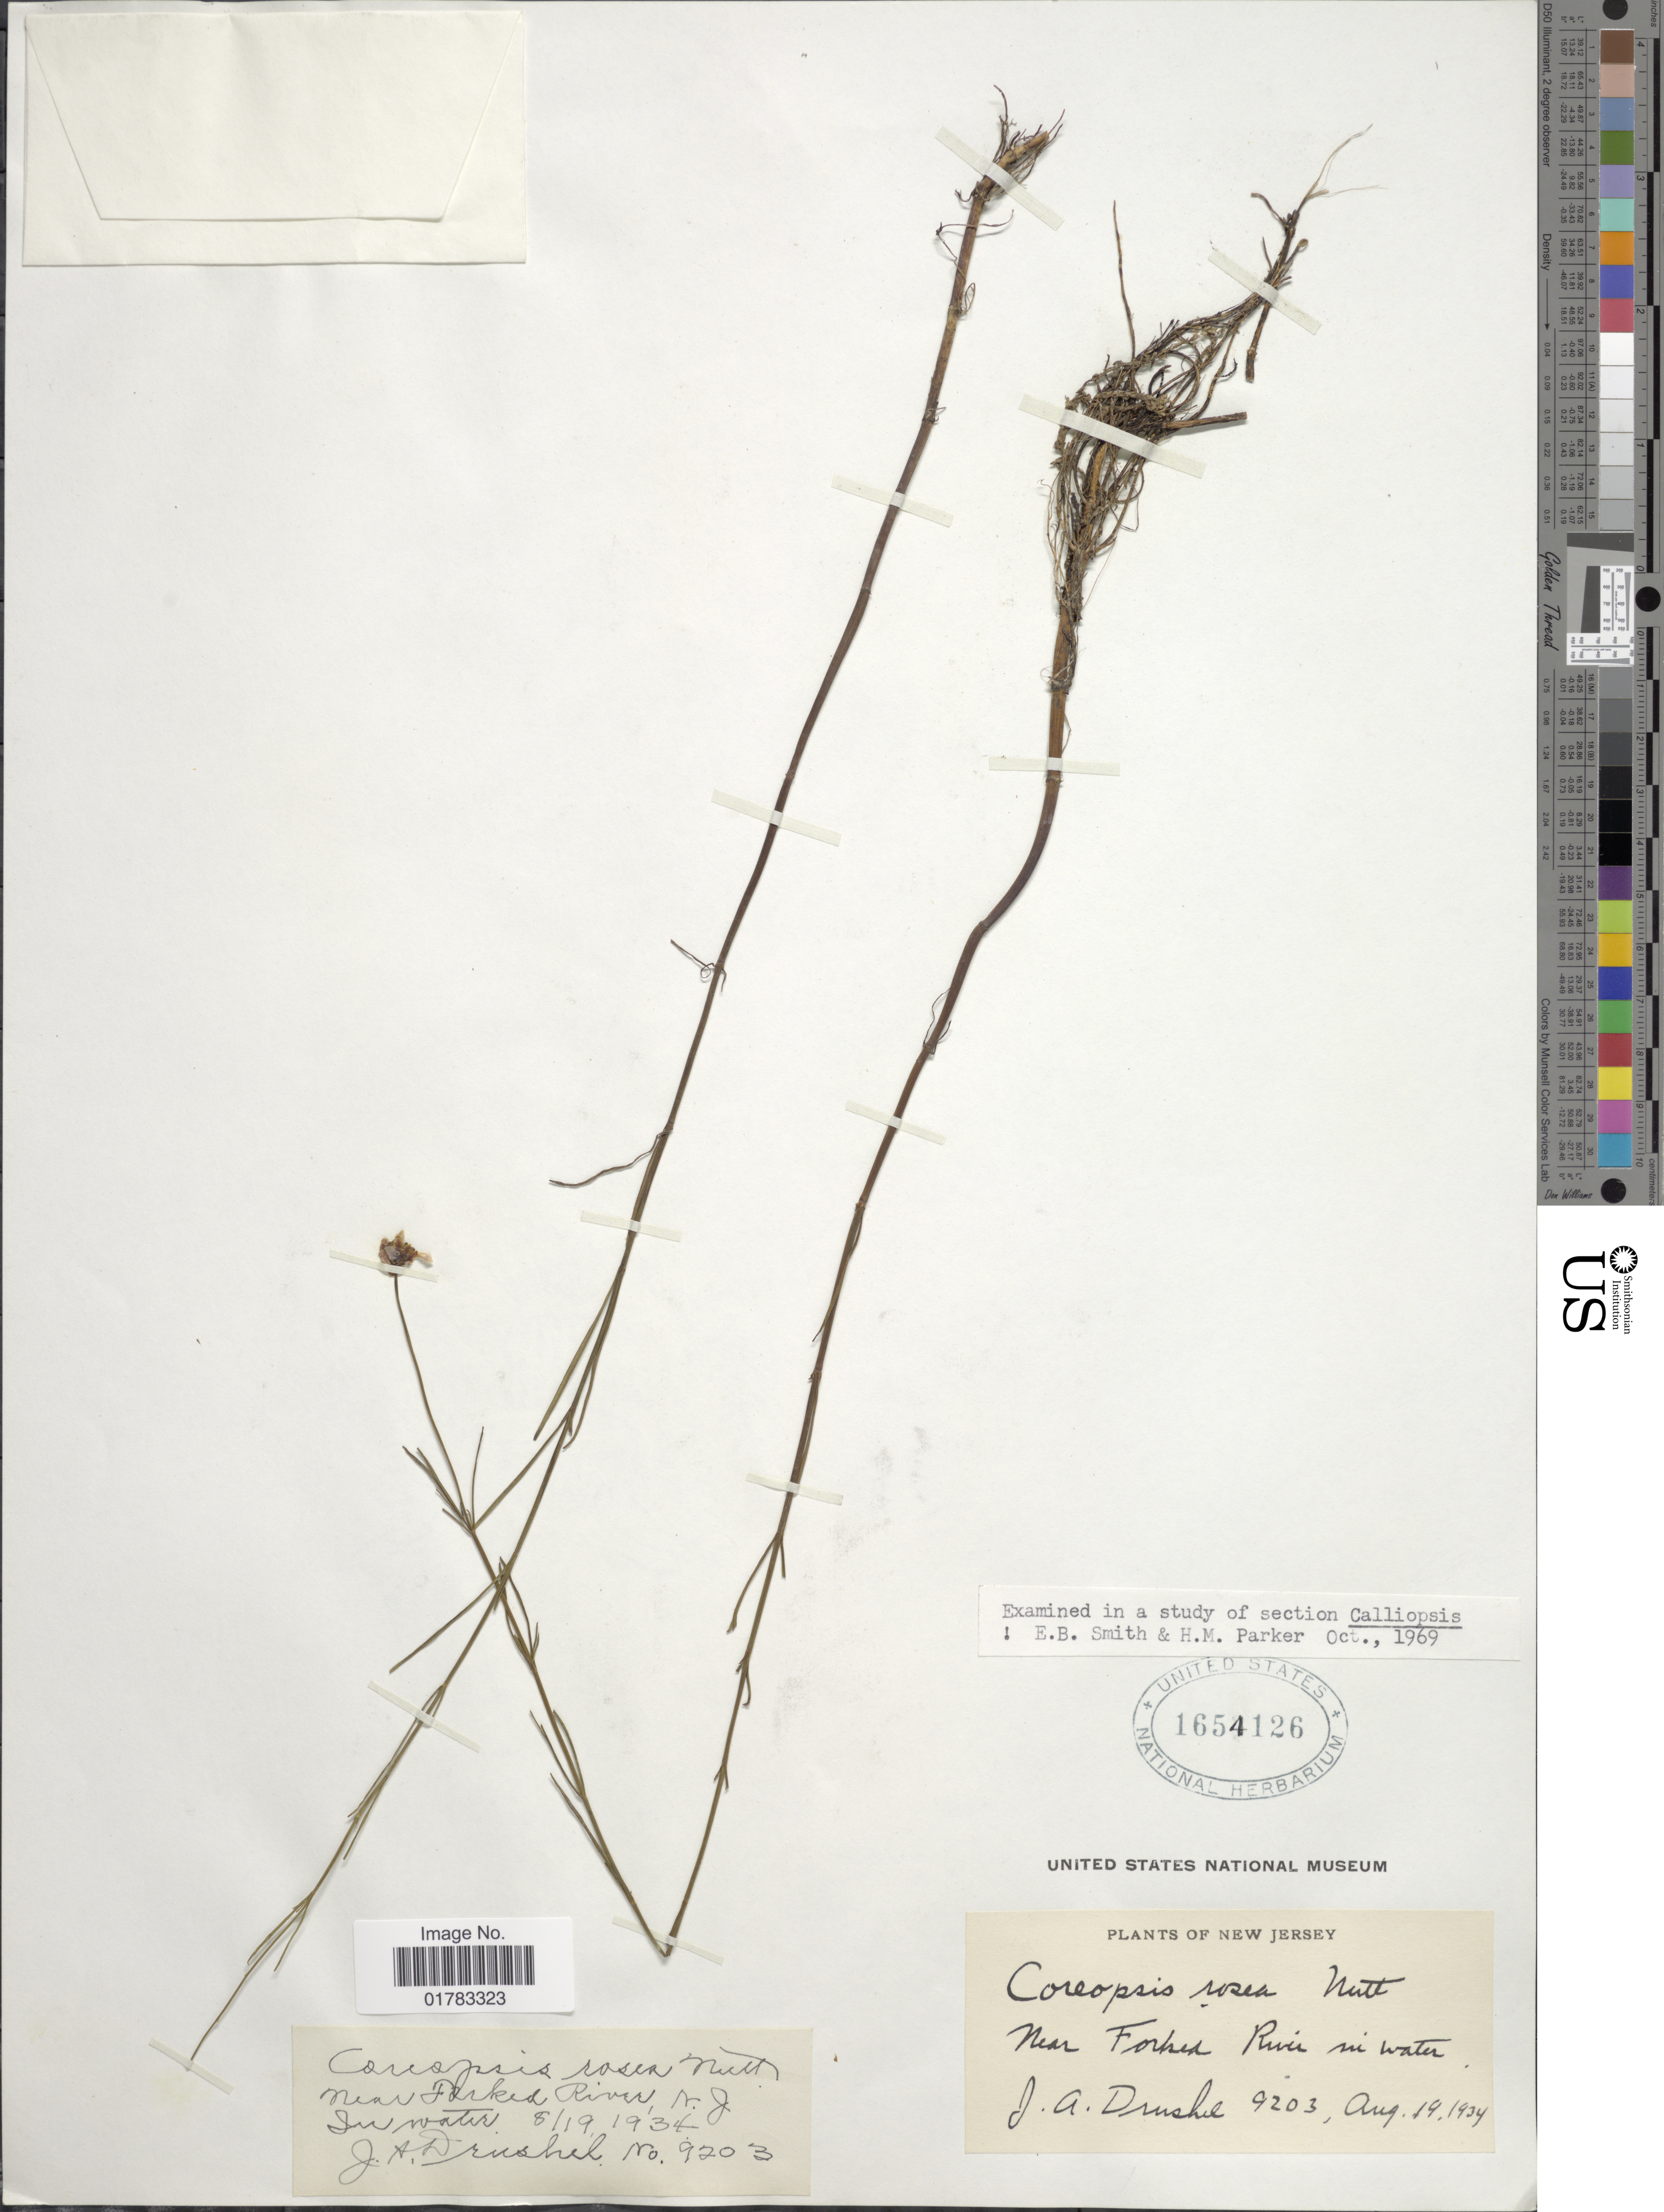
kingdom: Plantae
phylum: Tracheophyta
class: Magnoliopsida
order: Asterales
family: Asteraceae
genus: Coreopsis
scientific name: Coreopsis rosea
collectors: J. A. Drushel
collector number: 9203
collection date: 1934-08-19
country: United States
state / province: New Jersey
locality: Near Forked River, in water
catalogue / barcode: US 1654126